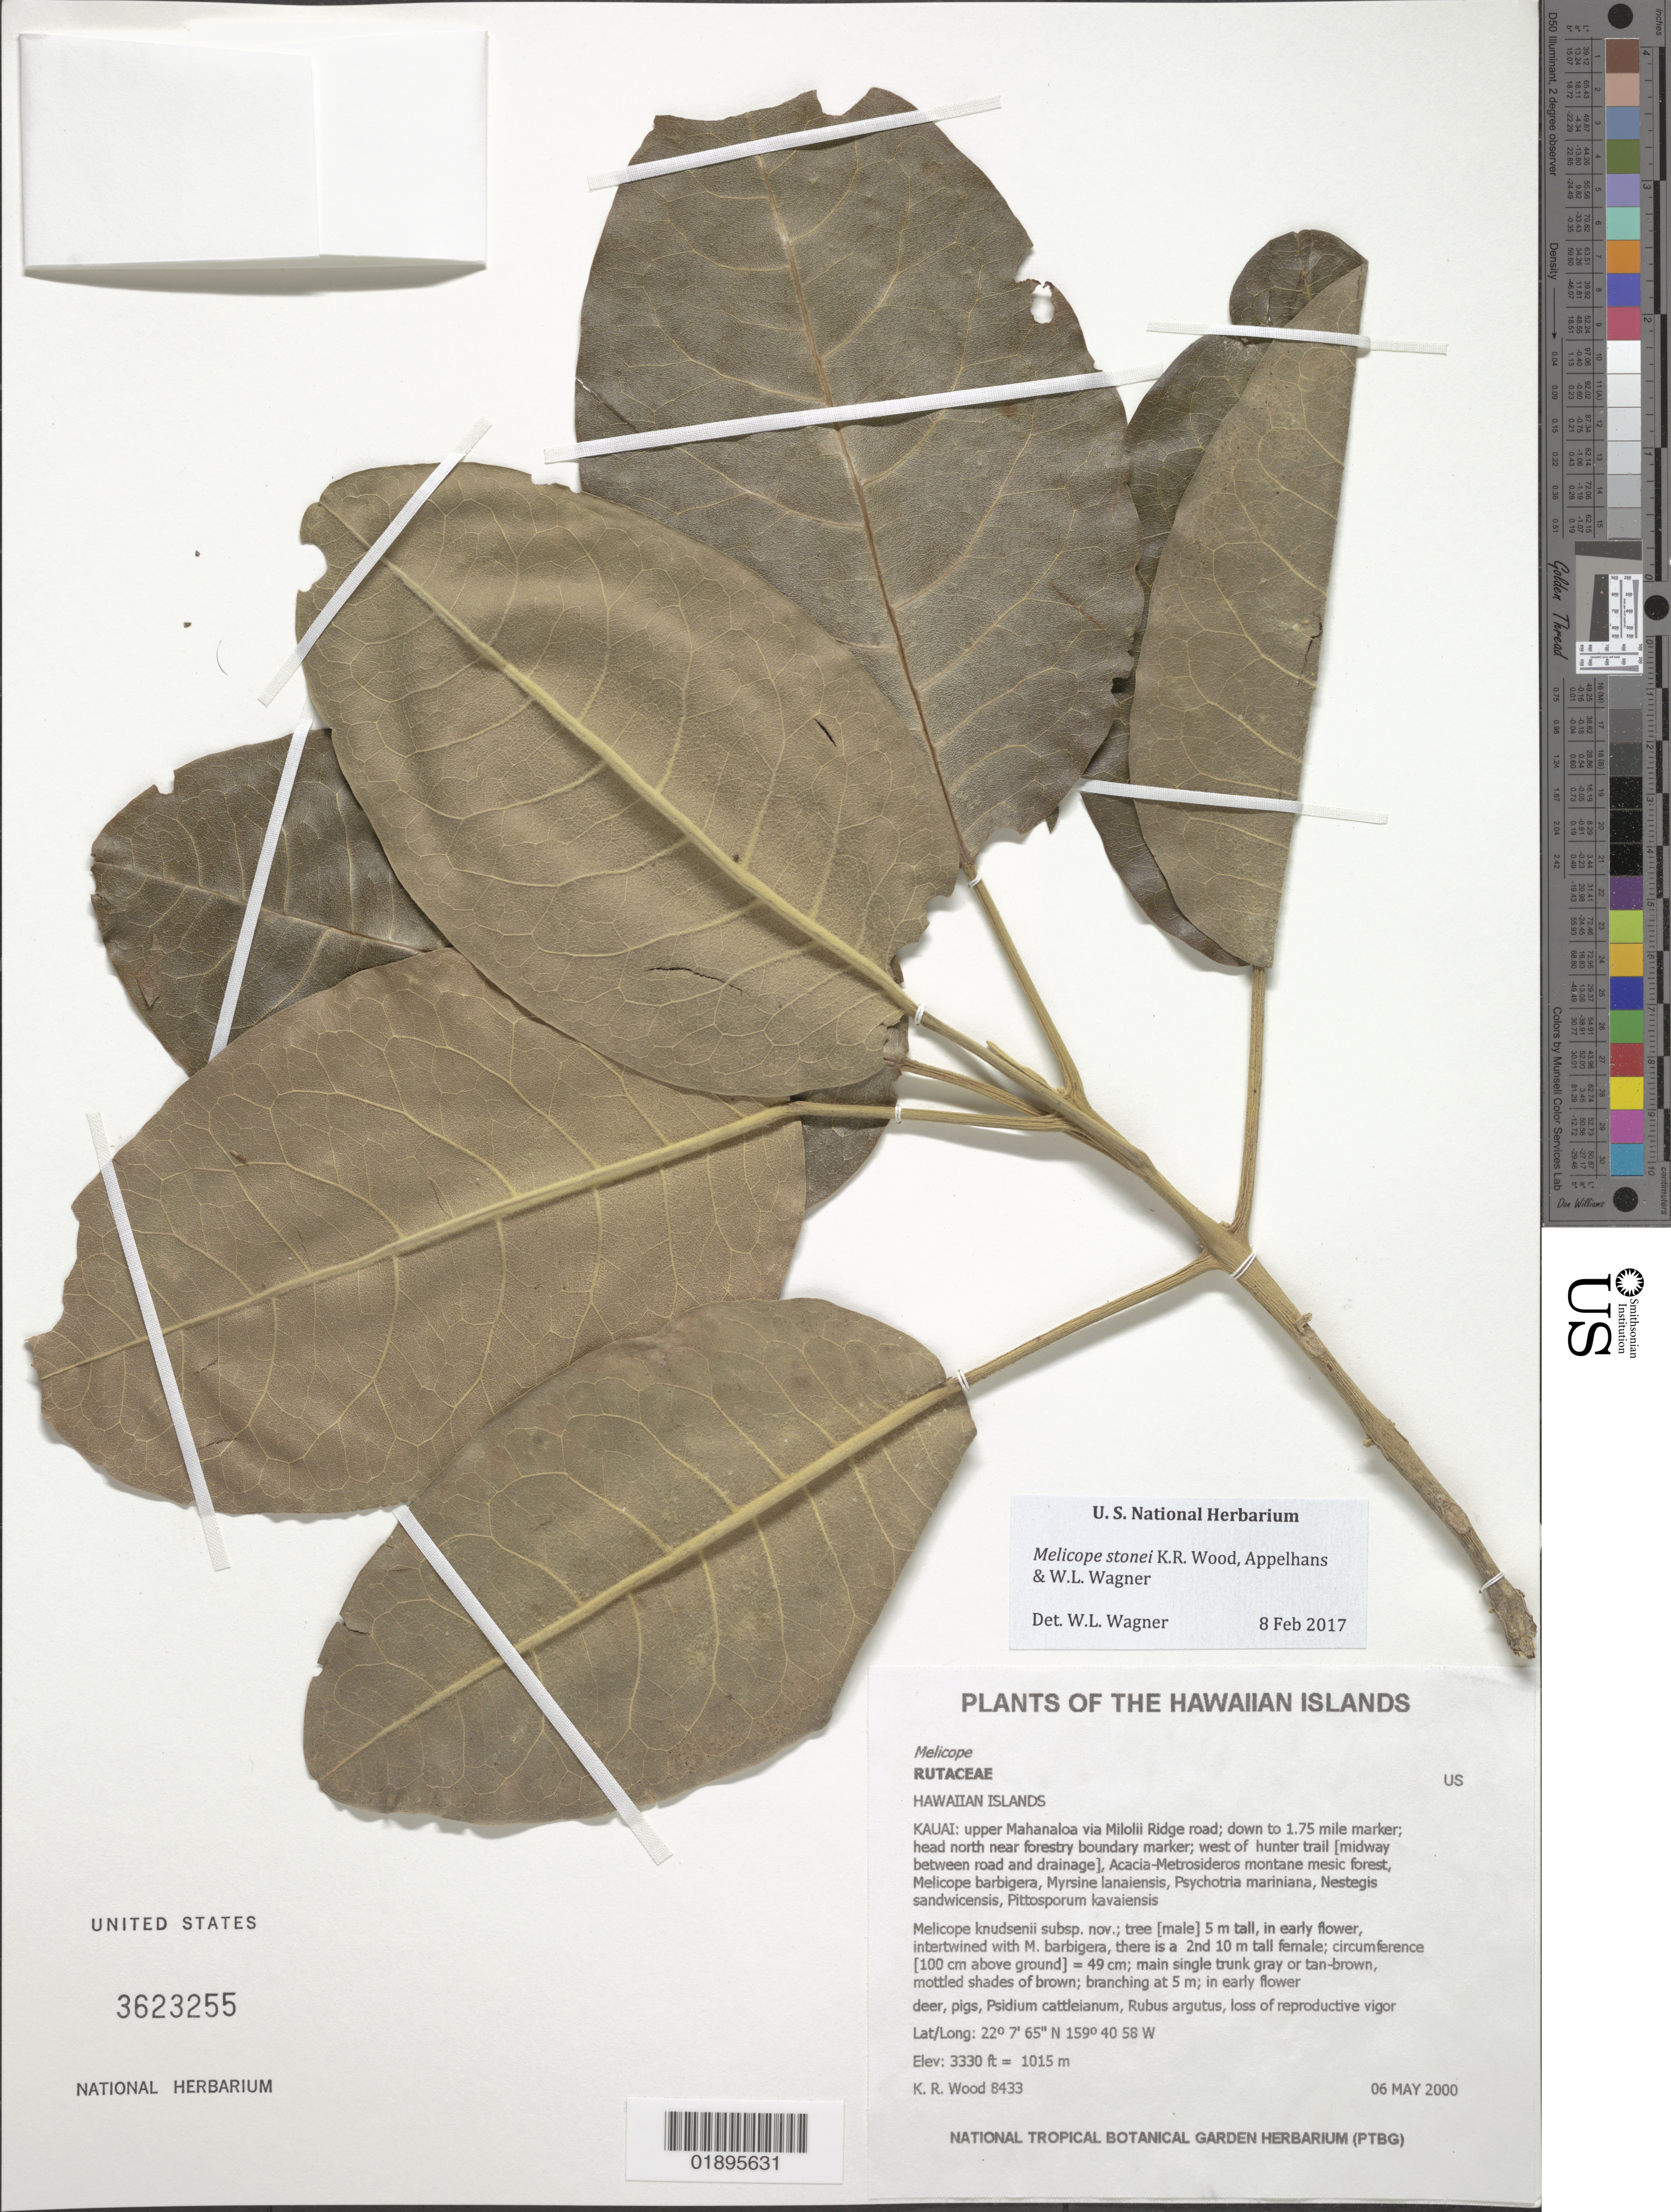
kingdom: Plantae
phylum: Tracheophyta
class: Magnoliopsida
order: Sapindales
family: Rutaceae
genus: Melicope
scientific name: Melicope stonei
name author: K.R. Wood et al.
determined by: Wagner, W. L., (BOT), Smithsonian Institution - National Museum of Natural History (UNITED STATES)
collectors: K. R. Wood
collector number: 8433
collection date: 2000-05-06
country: United States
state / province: Hawaii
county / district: Kaui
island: Kaua'i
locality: Upper Mahanaloa via Milolii Ridge Rd., down to 1.75 mile marker, head north near forestry boundary marker, west of hunter trail (midway between road and drainage).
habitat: Montane mesic forest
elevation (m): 1015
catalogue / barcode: US 3623255